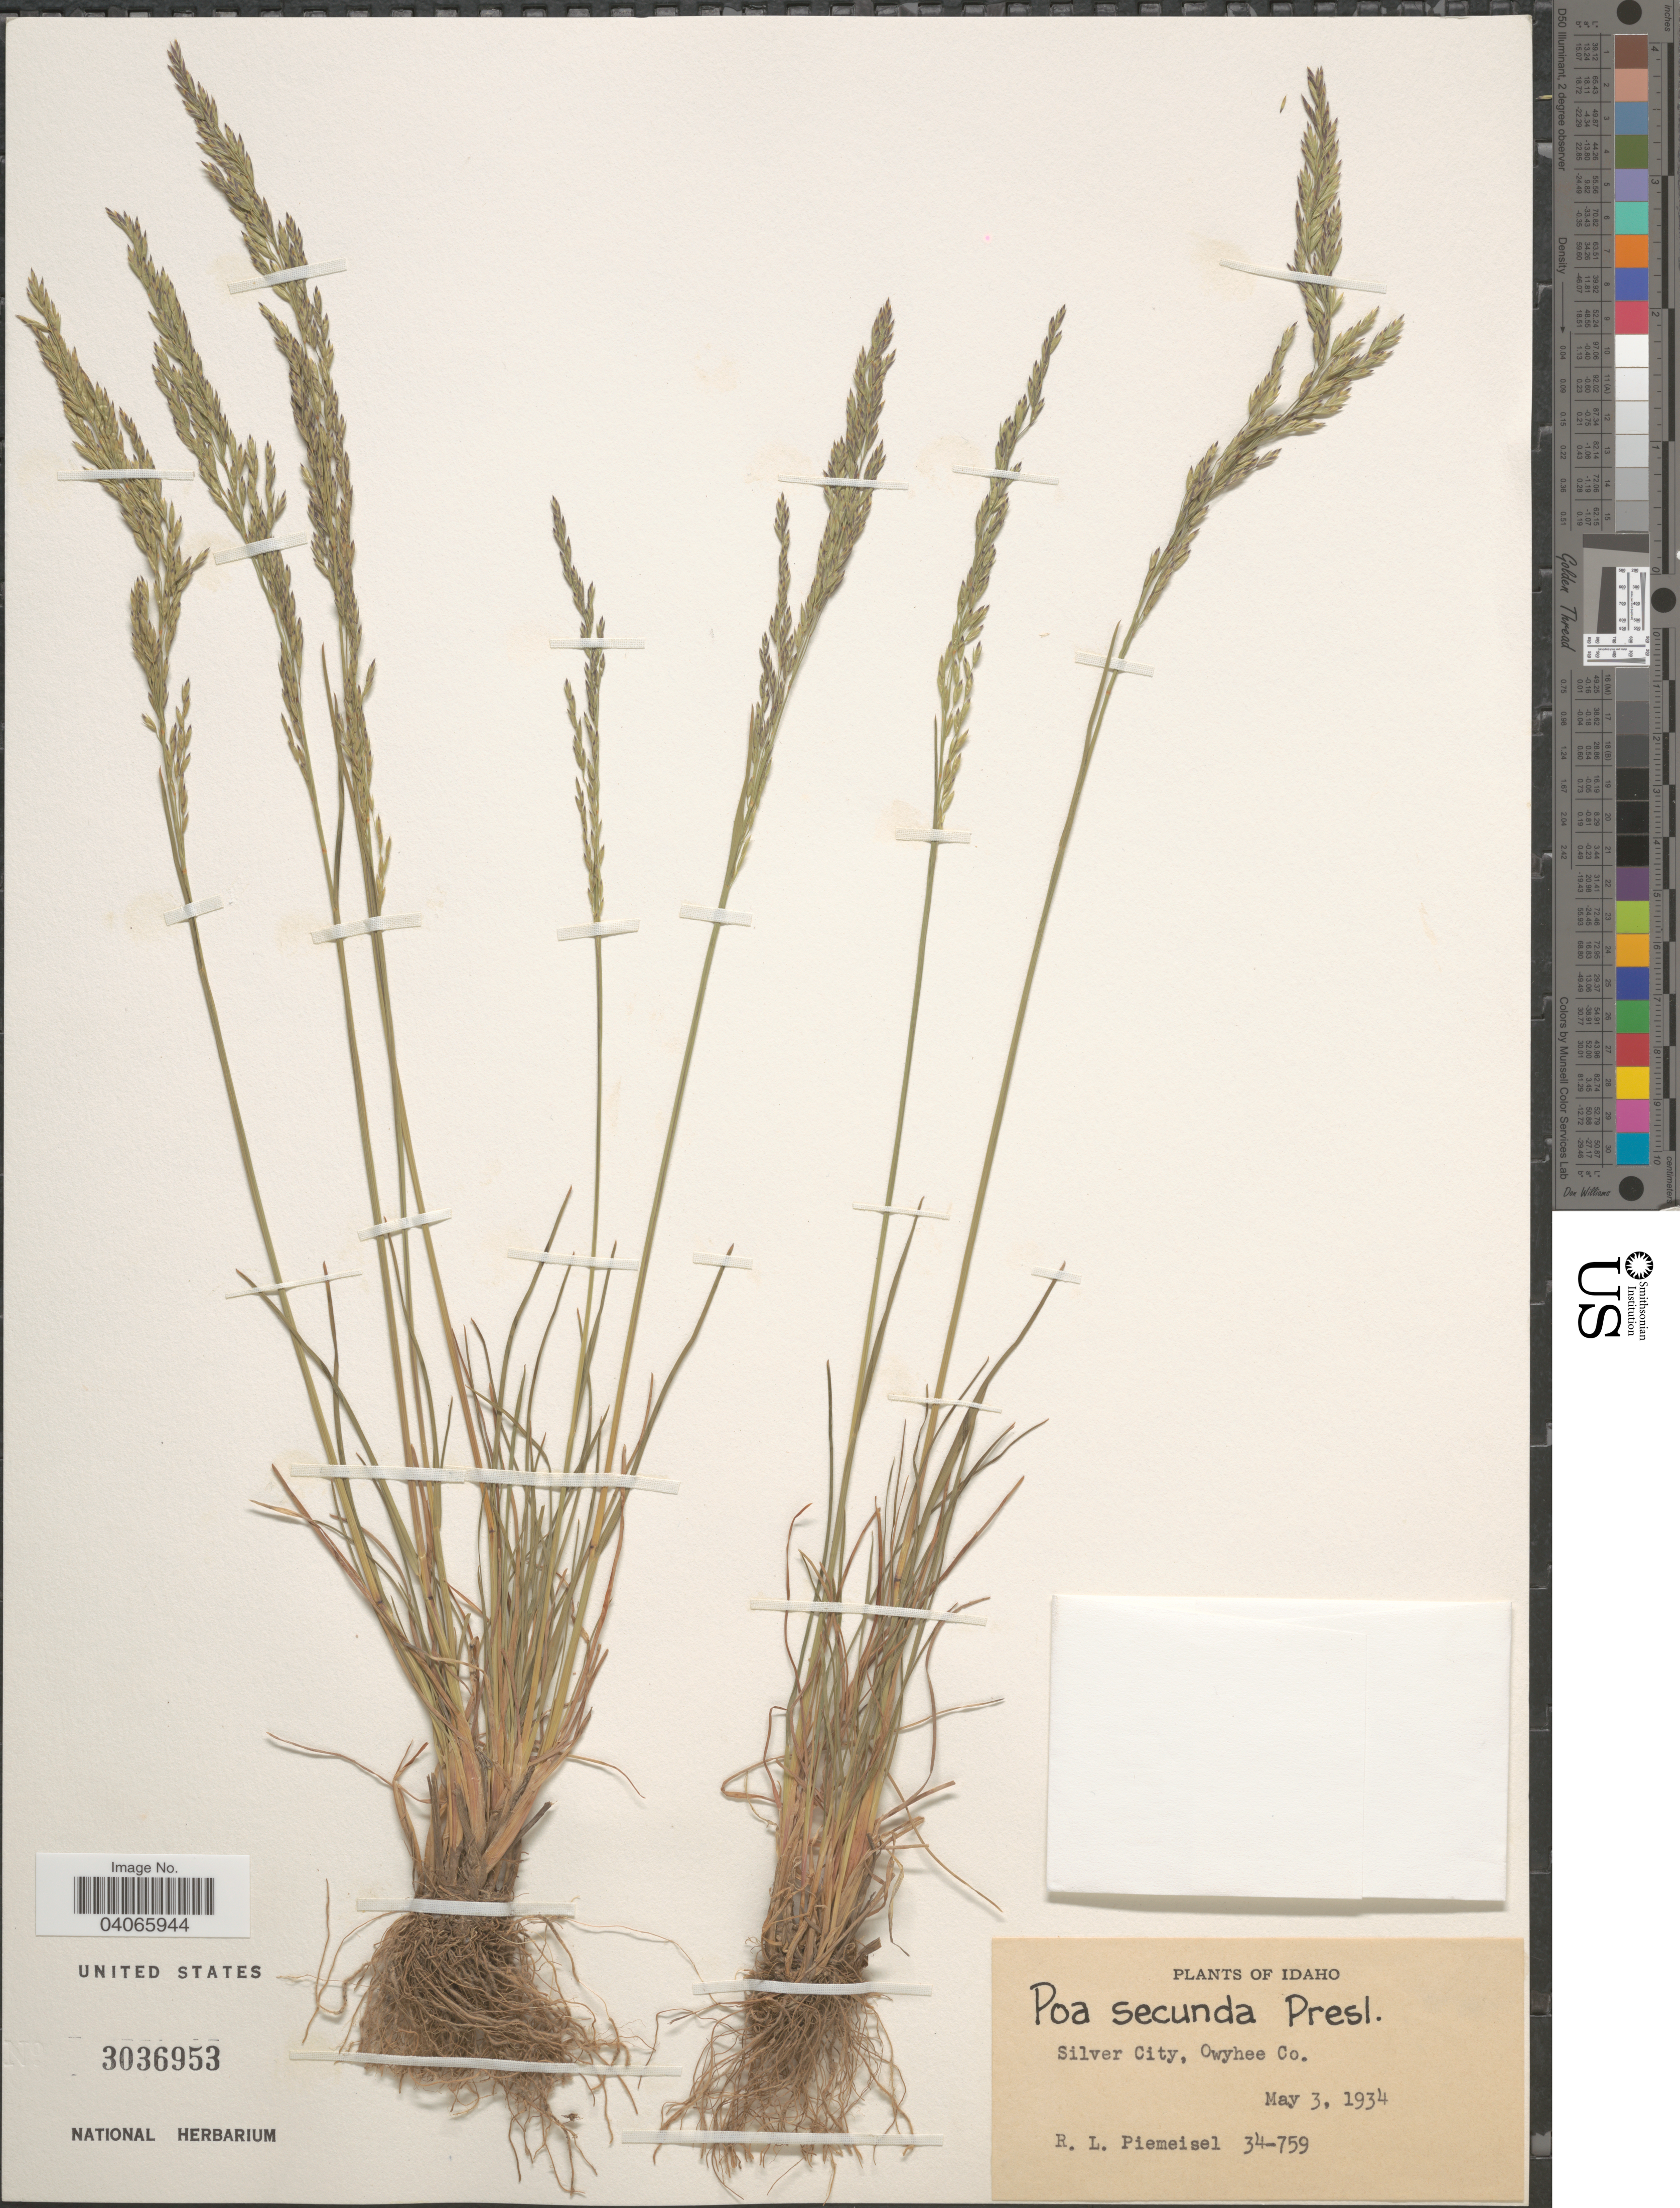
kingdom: Plantae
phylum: Tracheophyta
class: Liliopsida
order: Poales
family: Poaceae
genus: Poa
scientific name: Poa secunda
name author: J. Presl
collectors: R. L. Piemeisel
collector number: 34-759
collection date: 1934-05-03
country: United States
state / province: Idaho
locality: Silver City, Owyhee Co.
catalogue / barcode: US 3036953